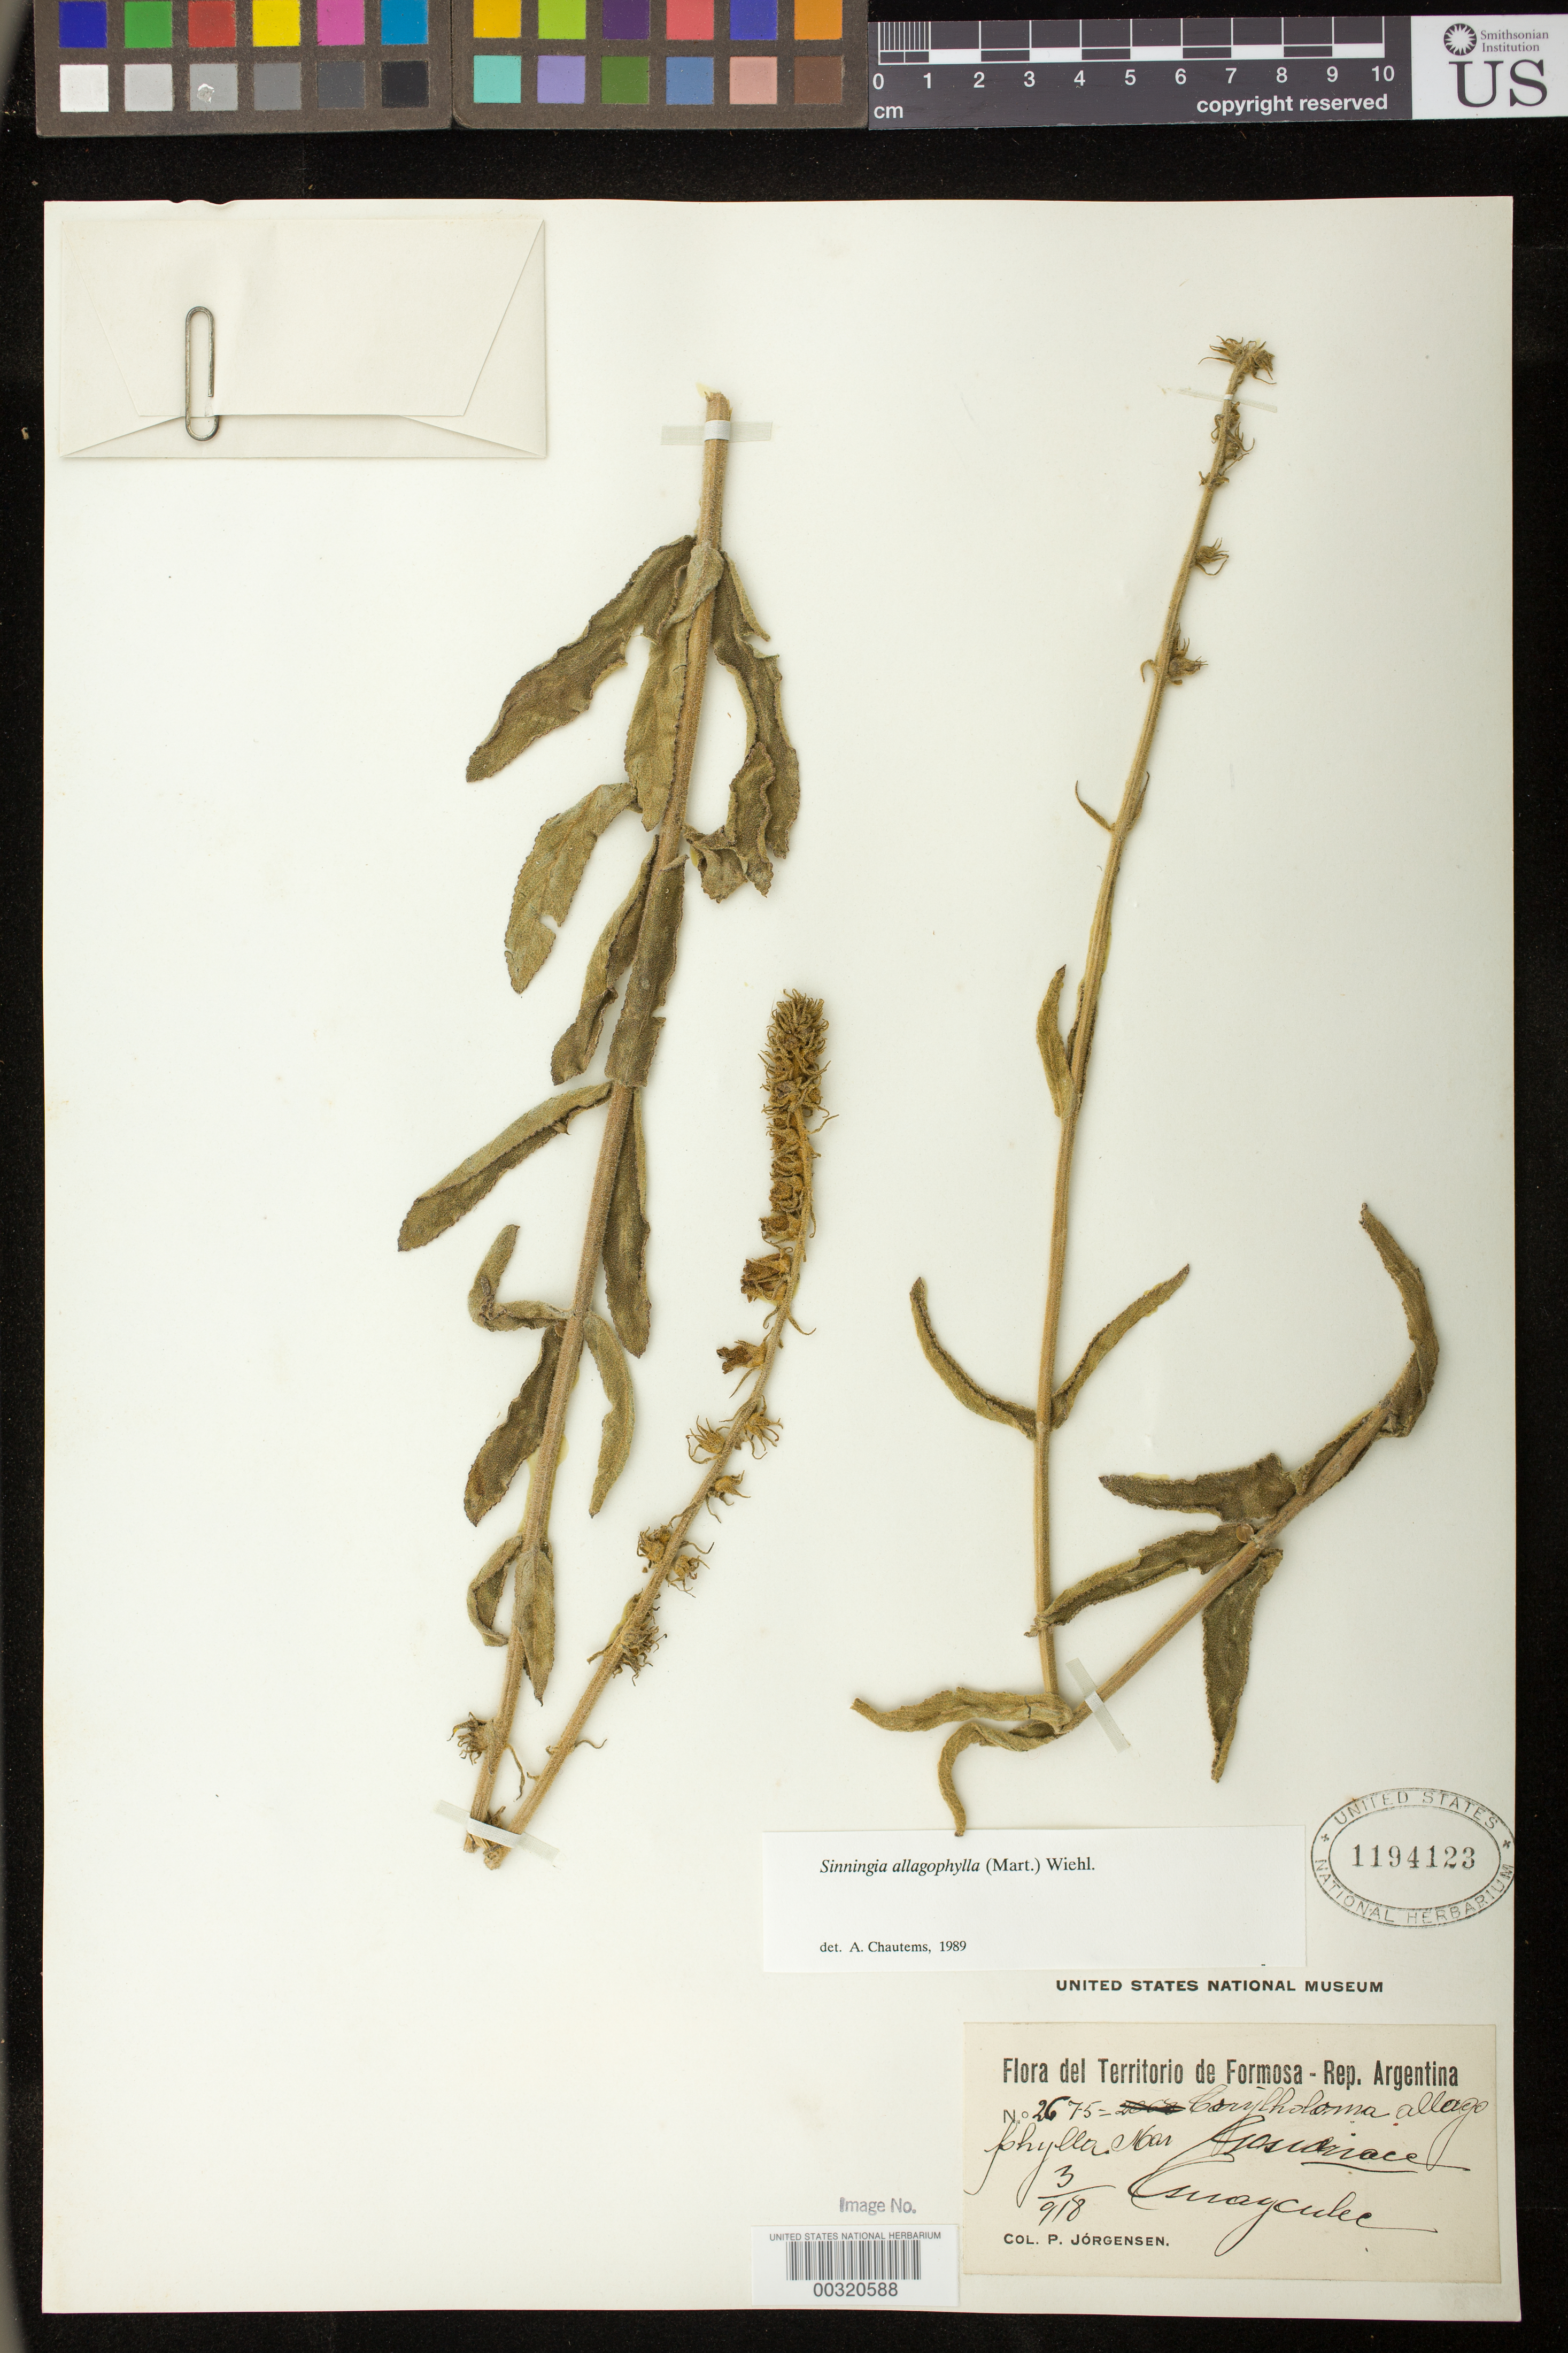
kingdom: Plantae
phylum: Tracheophyta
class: Magnoliopsida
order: Lamiales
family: Gesneriaceae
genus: Sinningia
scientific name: Sinningia allagophylla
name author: (Mart.) Wiehler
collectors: P. Jörgensen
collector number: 2675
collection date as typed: Mar 1918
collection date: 1918-03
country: Argentina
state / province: Formosa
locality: Csuagculec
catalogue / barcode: US 1194123